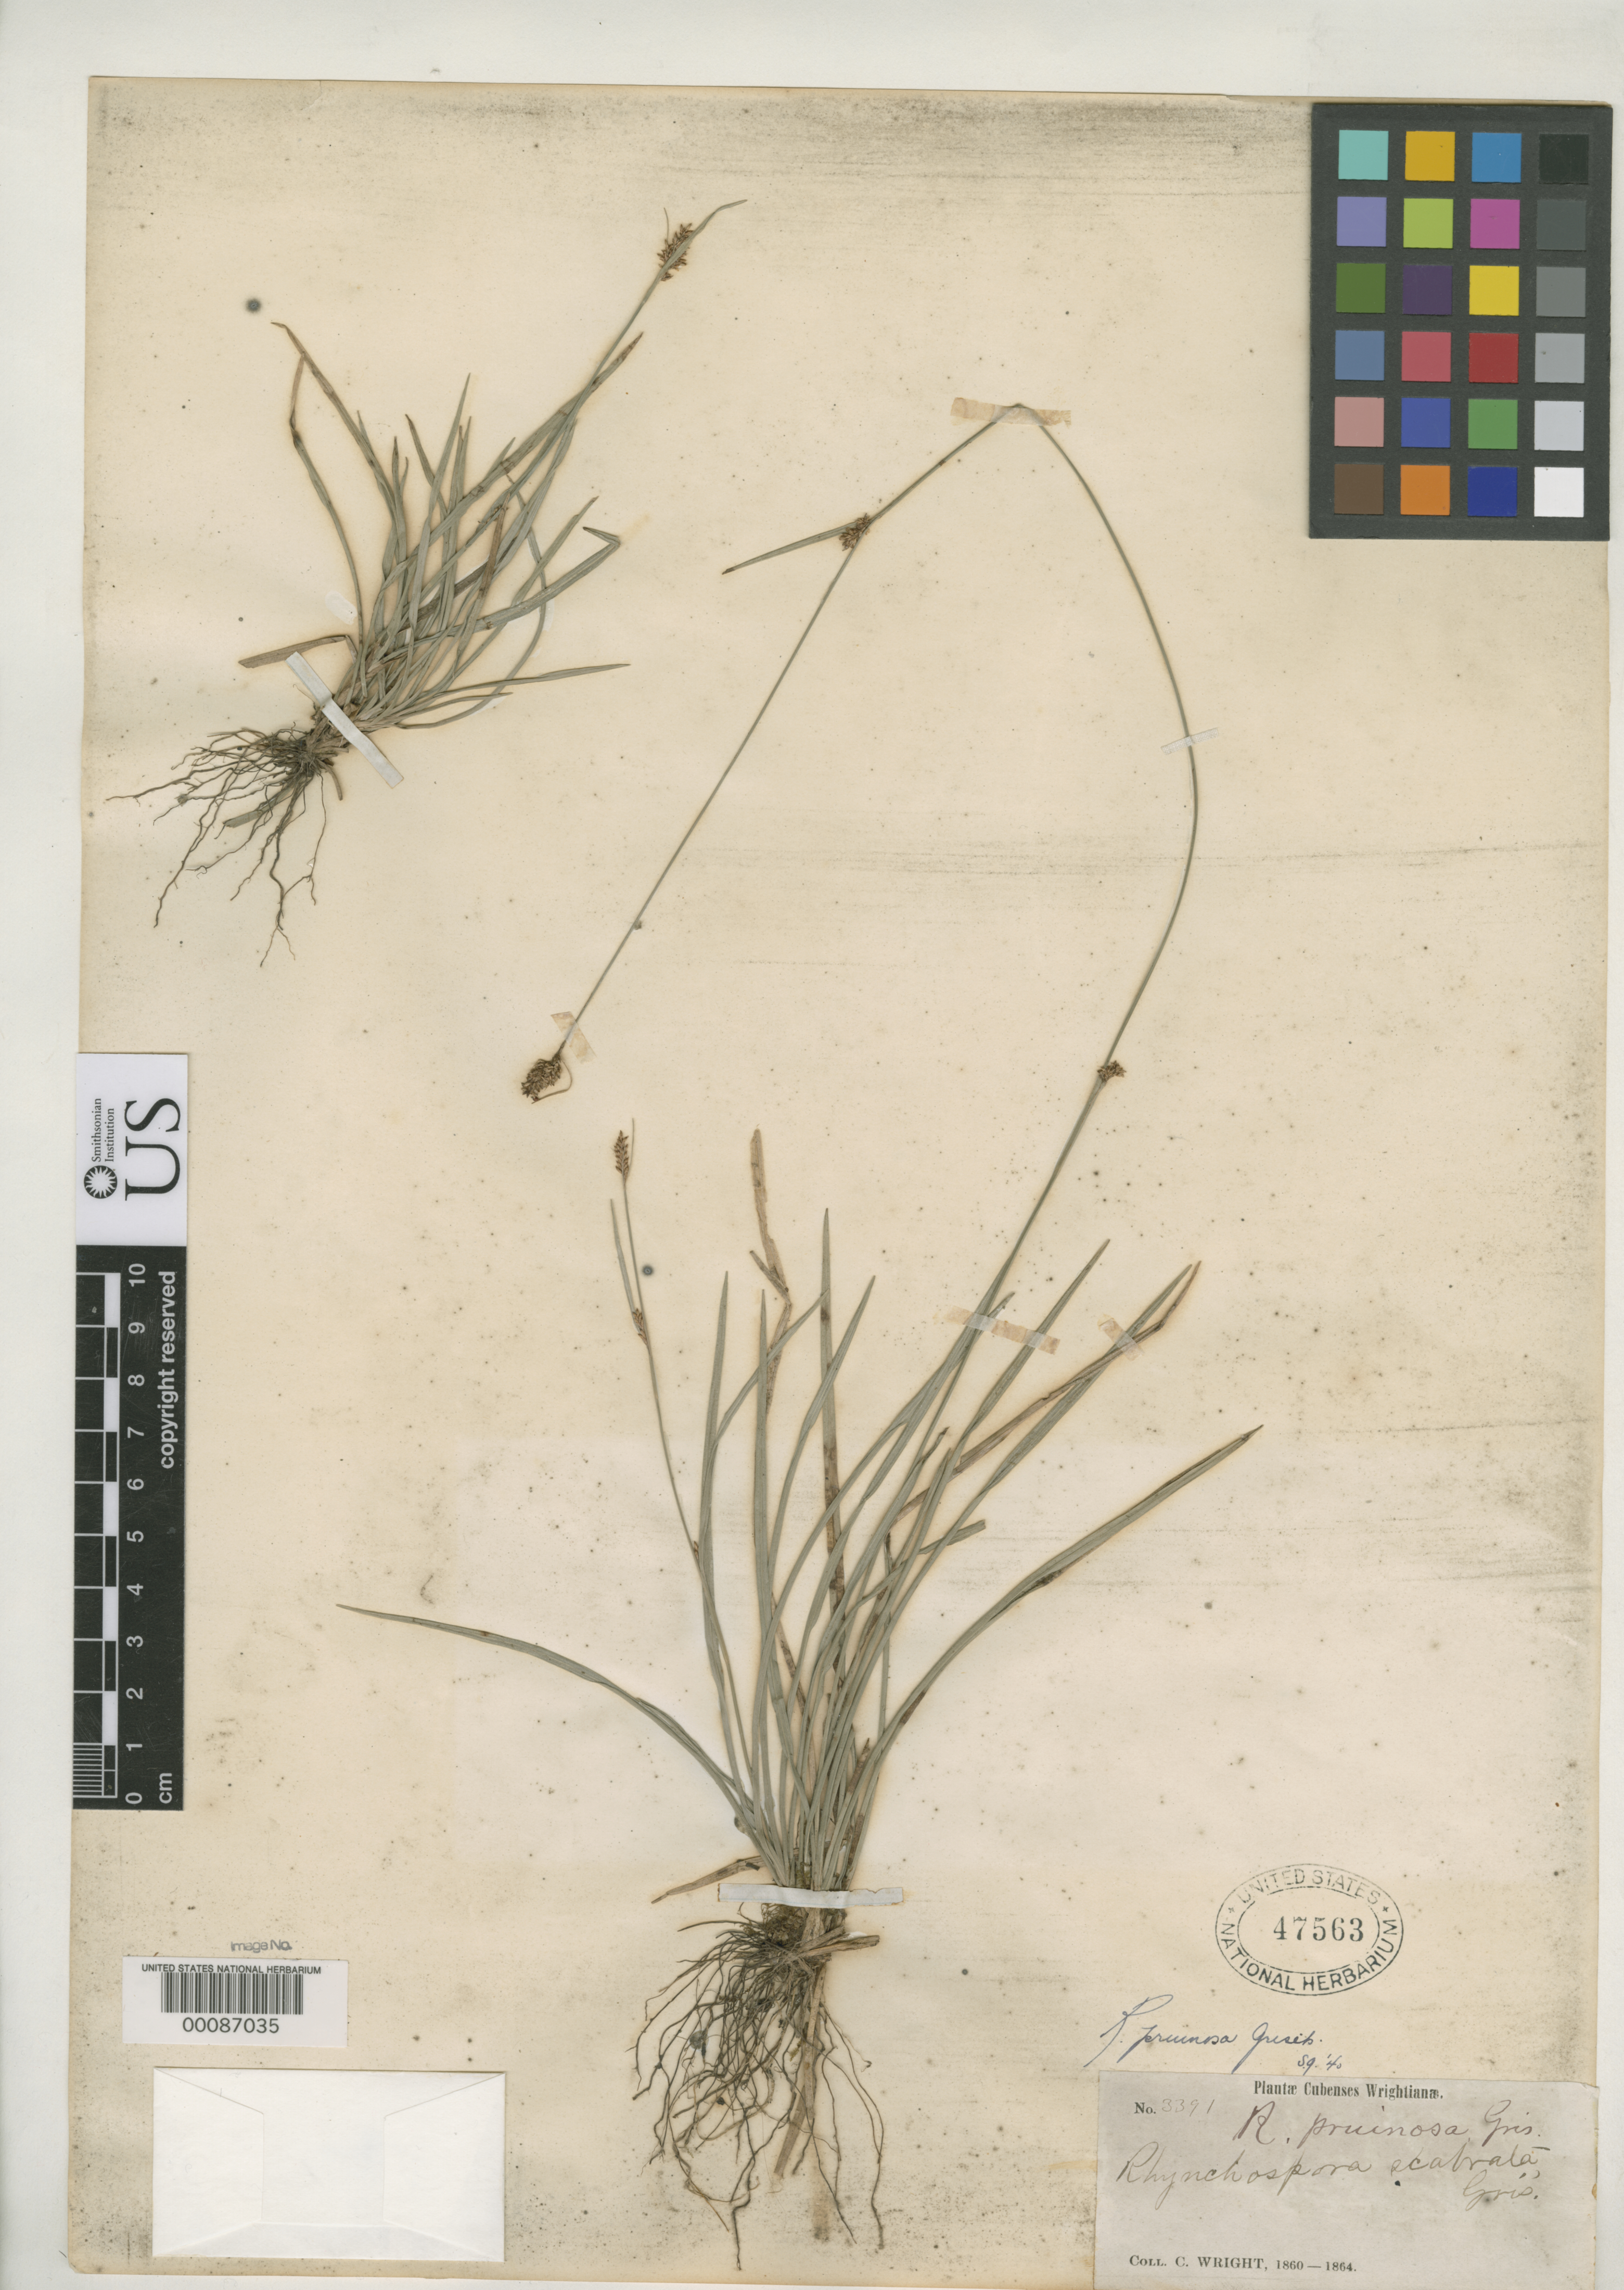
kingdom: Plantae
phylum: Tracheophyta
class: Liliopsida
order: Poales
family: Cyperaceae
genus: Rhynchospora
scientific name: Rhynchospora scabrata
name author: Griseb.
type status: Isotype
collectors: C. Wright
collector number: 3391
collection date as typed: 1860 to -- --- 1864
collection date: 1860/1864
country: Cuba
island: Greater Antilles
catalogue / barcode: US 47563